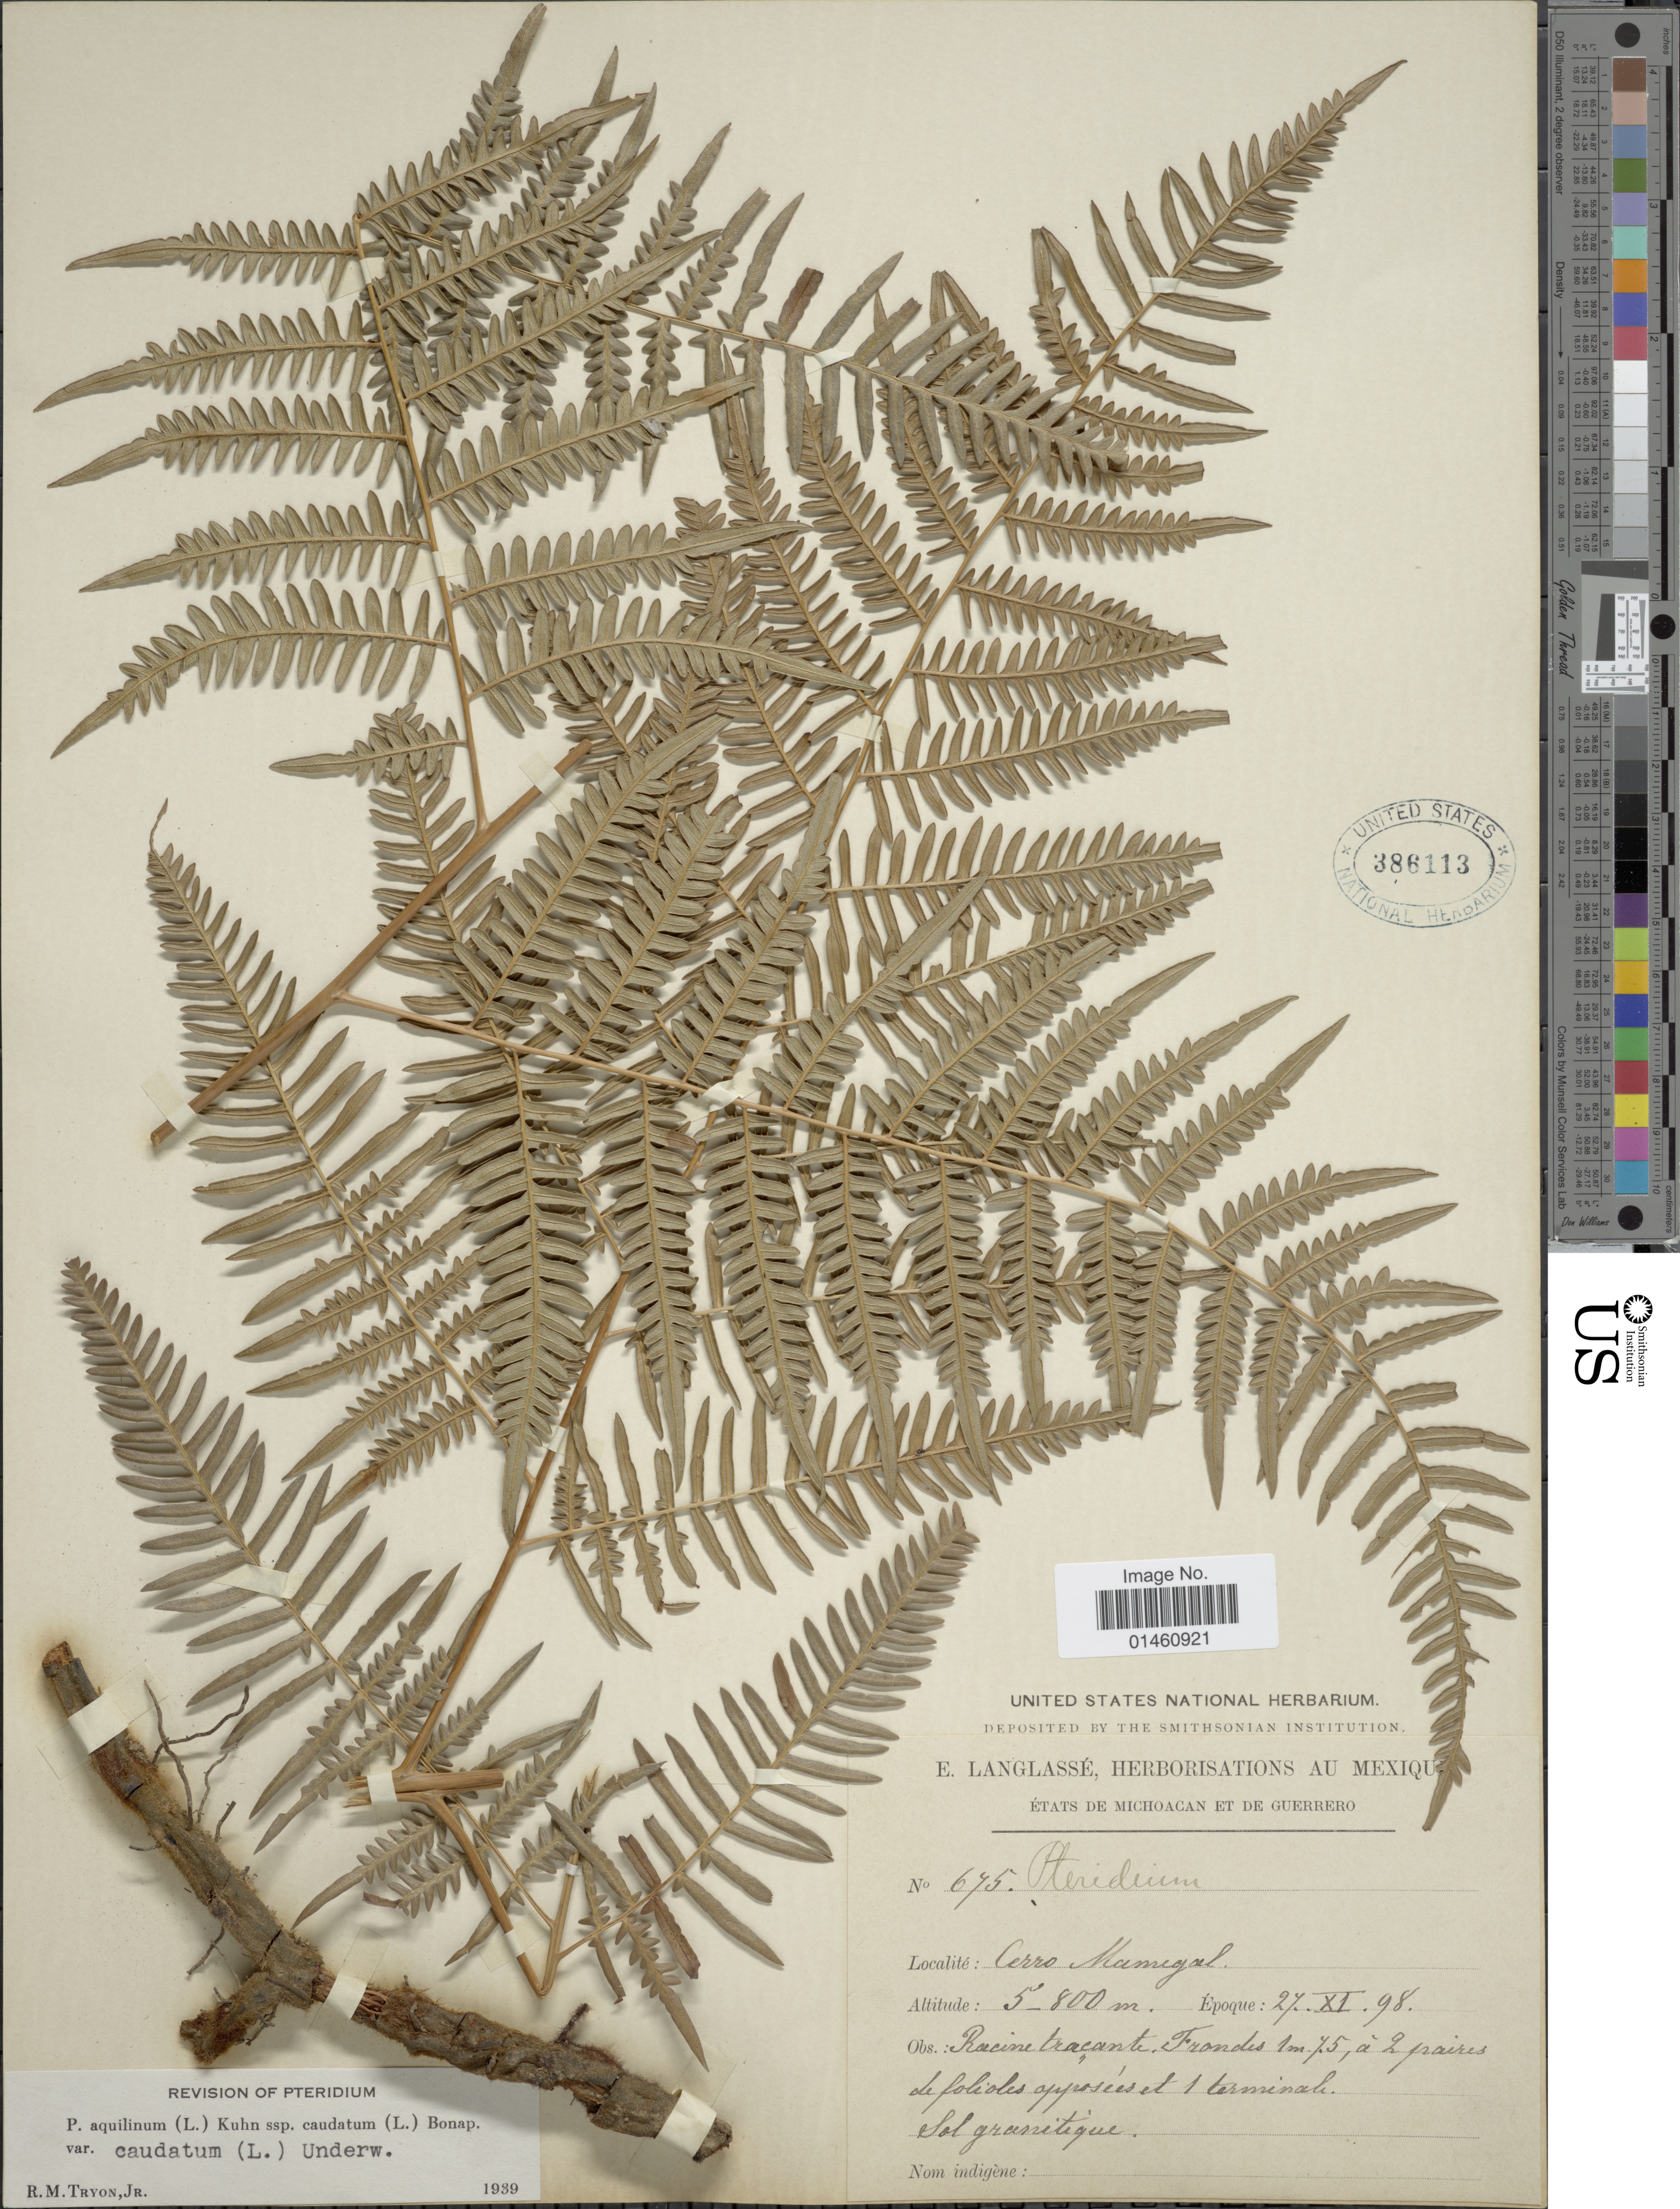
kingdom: Plantae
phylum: Tracheophyta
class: Polypodiopsida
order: Polypodiales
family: Dennstaedtiaceae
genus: Pteridium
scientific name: Pteridium caudatum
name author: (L.) Maxon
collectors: E. Langlassé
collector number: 675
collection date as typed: Transcribed d/m/y: 27/11/98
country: Mexico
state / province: Guerrero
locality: Cerro Mamigal.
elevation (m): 500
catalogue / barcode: US 386113